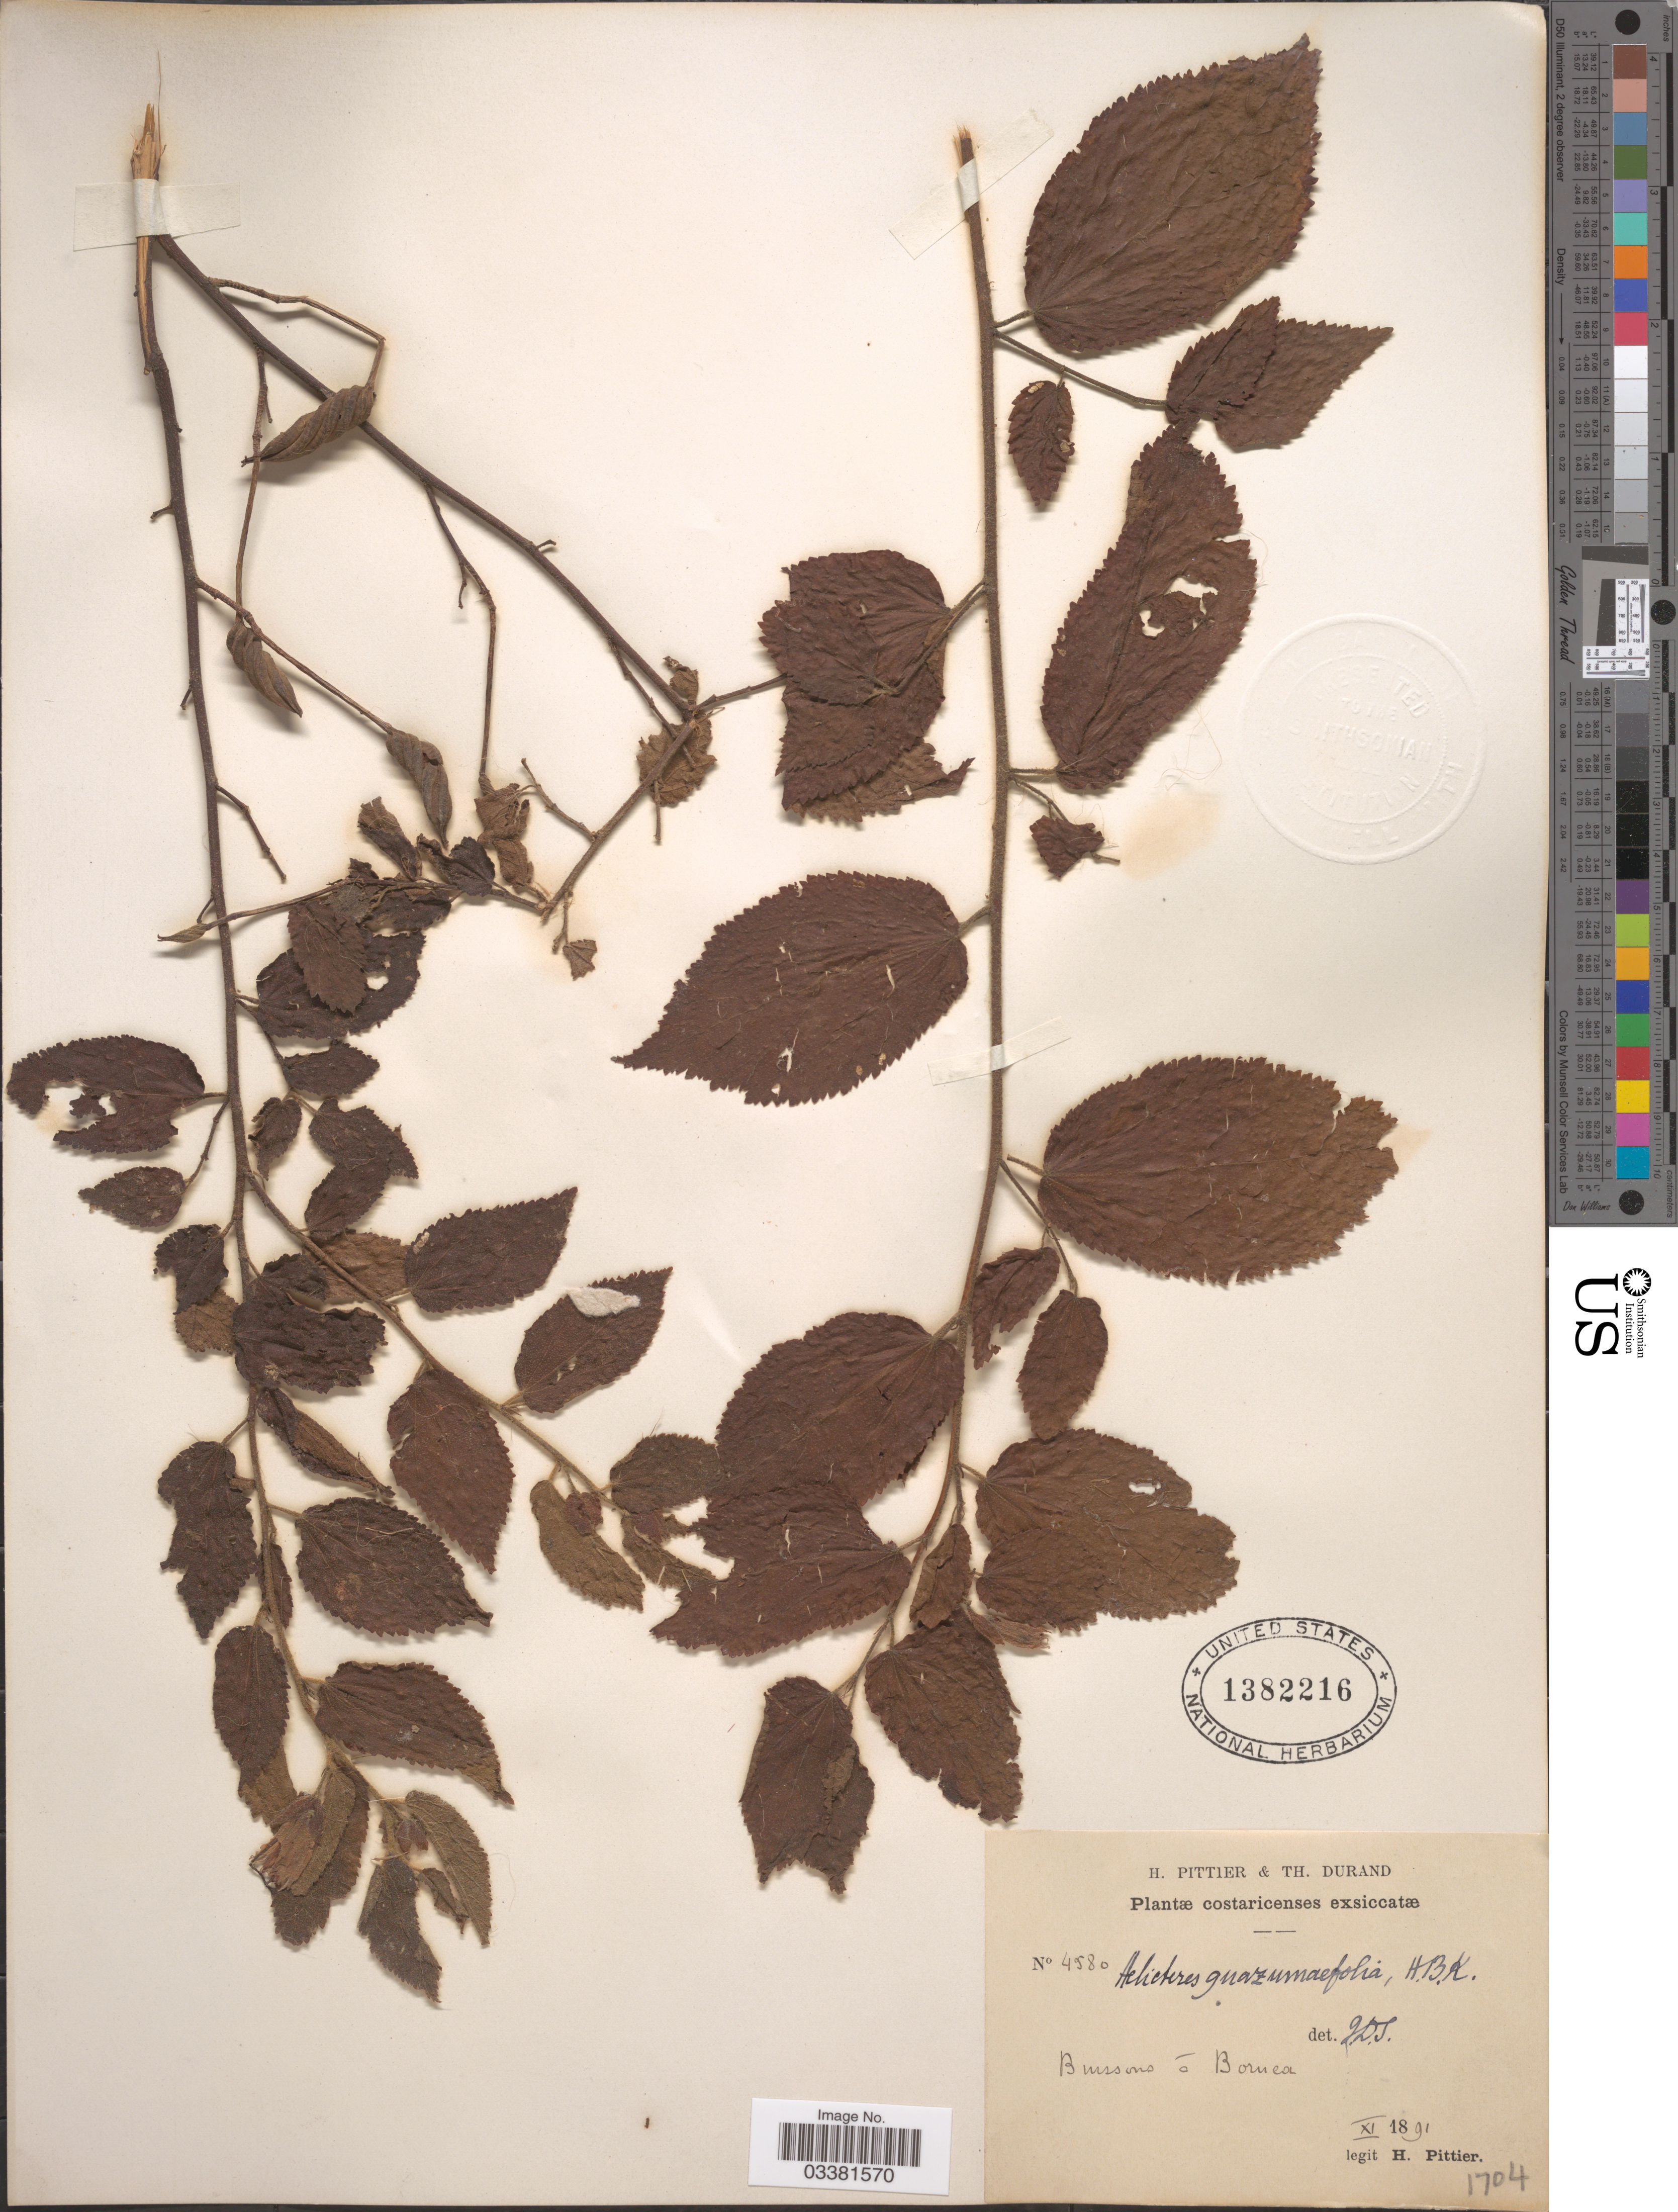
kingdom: Plantae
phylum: Tracheophyta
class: Magnoliopsida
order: Malvales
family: Malvaceae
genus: Helicteres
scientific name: Helicteres guazumifolia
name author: Kunth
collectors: H. F. Pittier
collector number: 4580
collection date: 1891-11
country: Costa Rica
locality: Buissons á Boruca.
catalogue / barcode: US 1382216